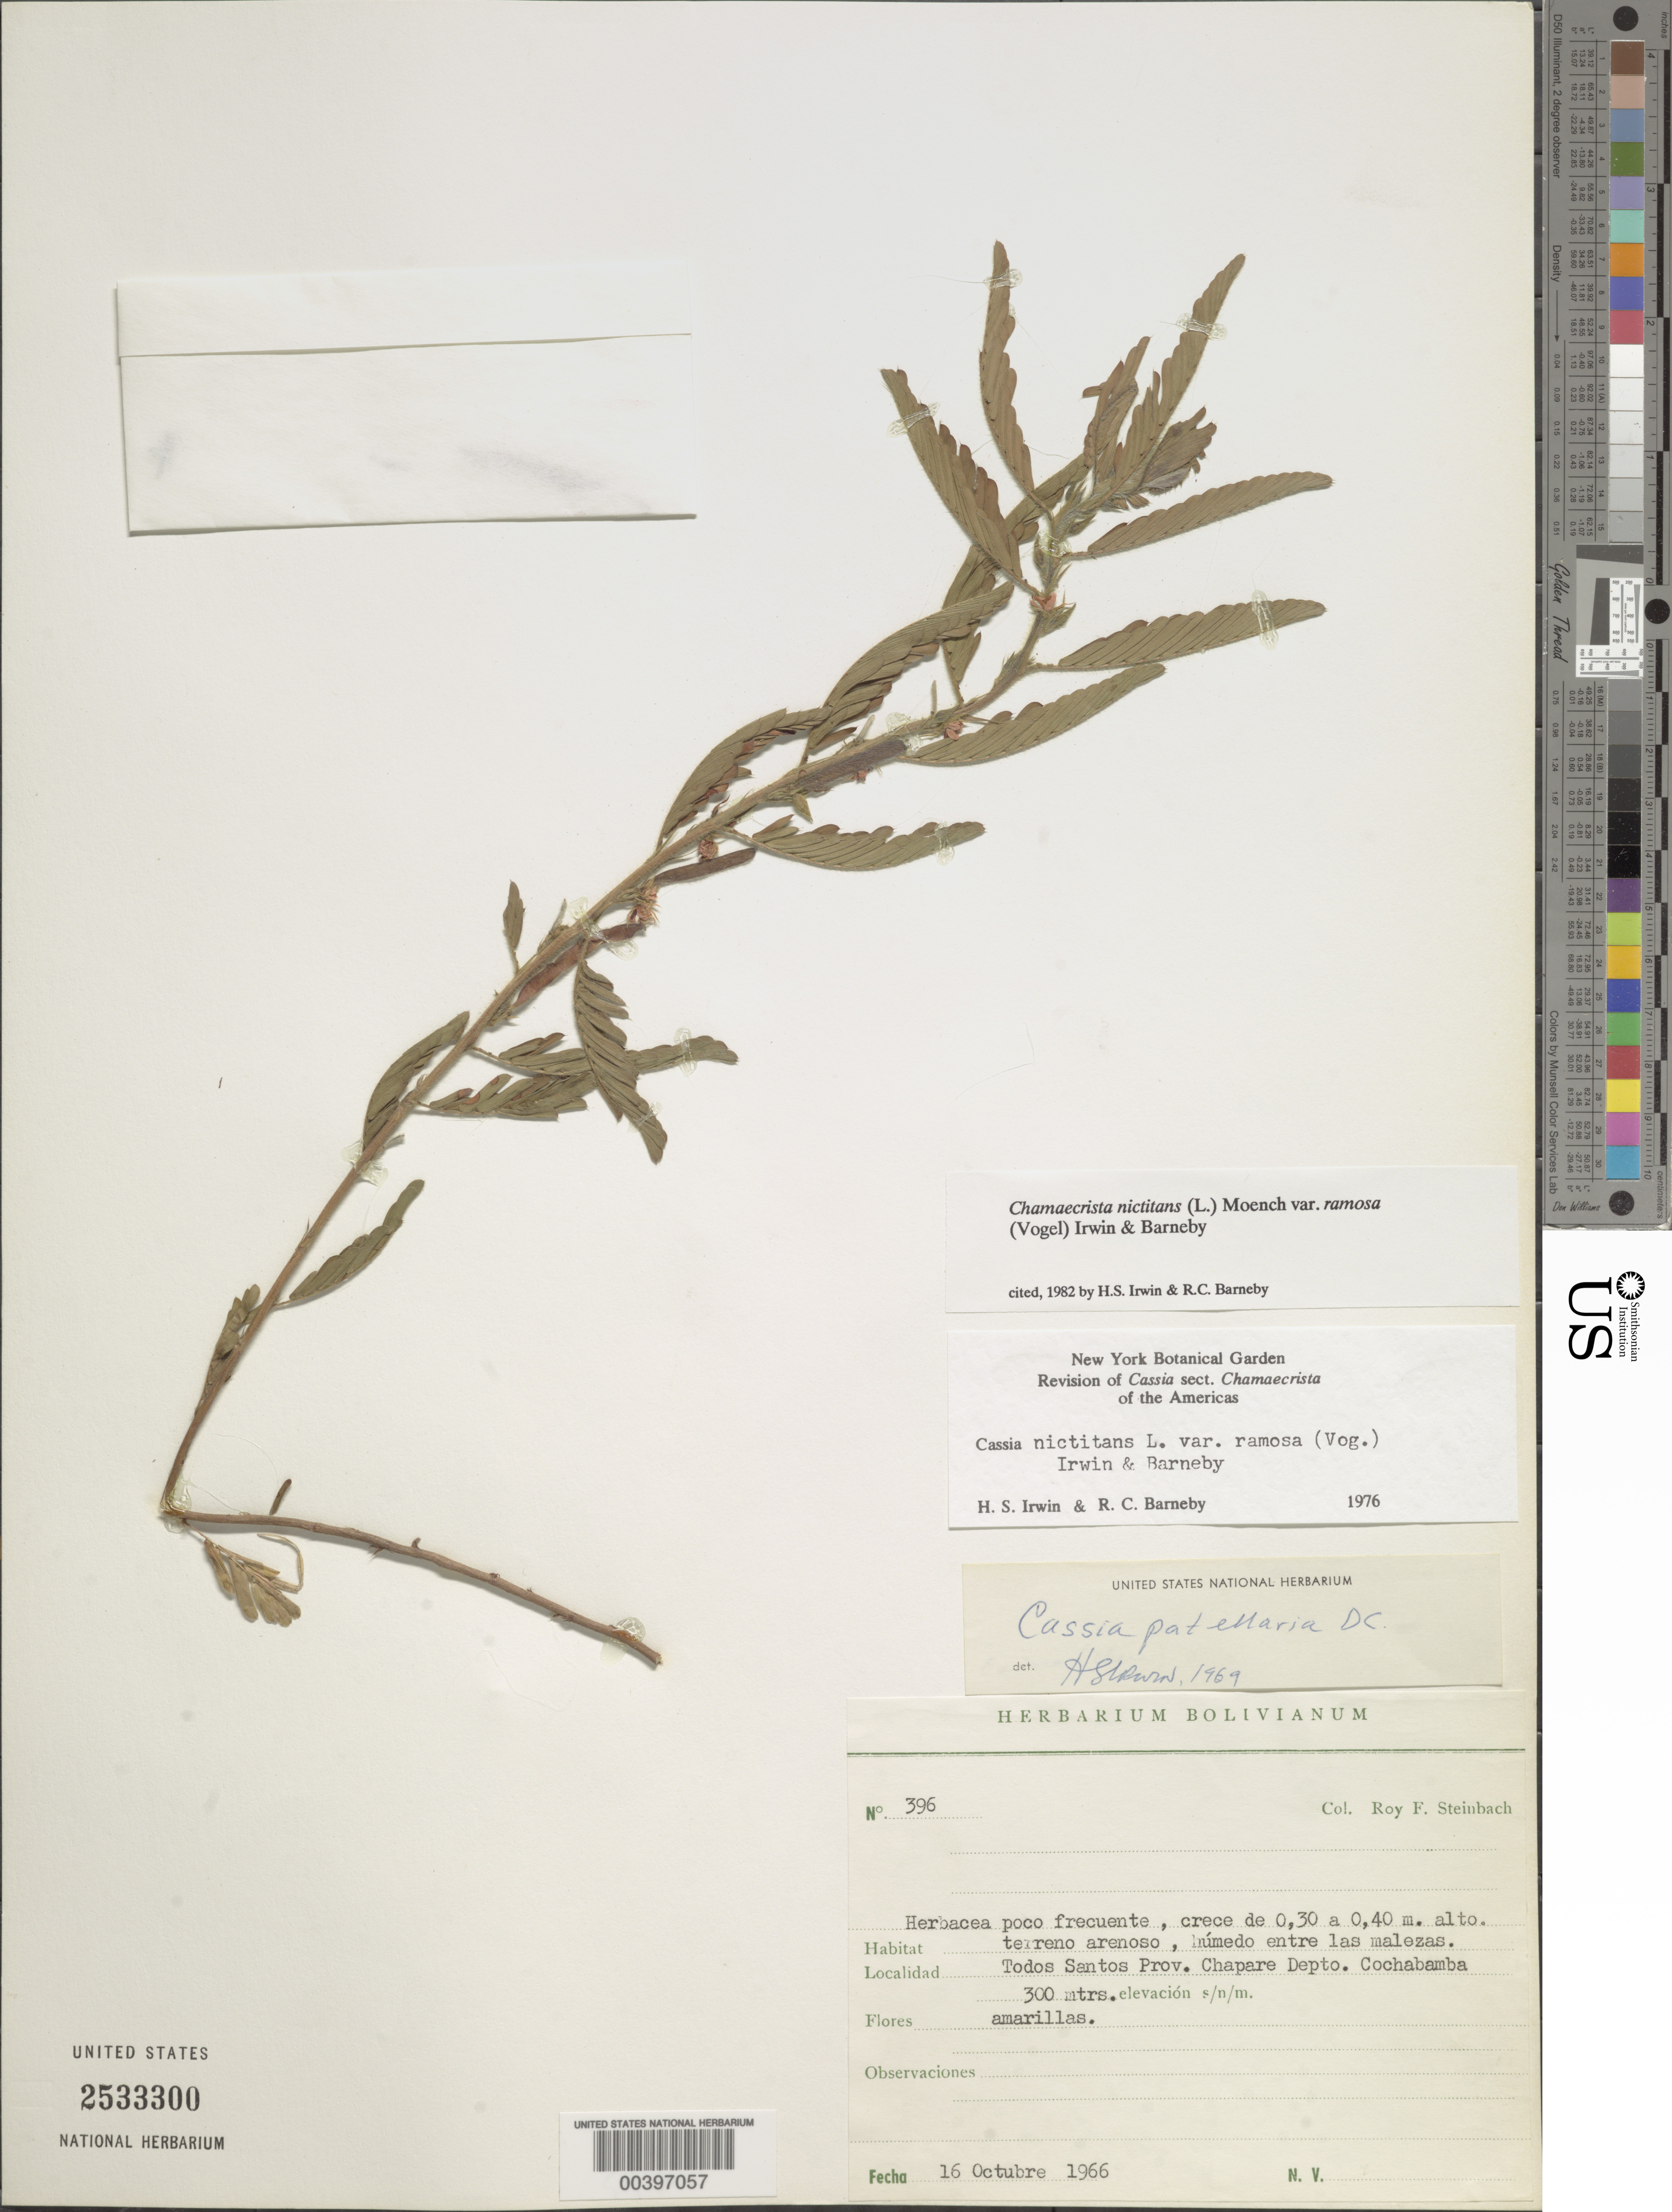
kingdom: Plantae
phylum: Tracheophyta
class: Magnoliopsida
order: Fabales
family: Fabaceae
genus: Chamaecrista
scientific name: Chamaecrista nictitans var. ramosa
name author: (Vogel) H.S. Irwin & Barneby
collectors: R. F. Steinbach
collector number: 396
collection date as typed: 16 Oct 1966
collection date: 1966-10-16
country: Bolivia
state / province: Cochabamba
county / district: Chaparé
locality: Todos Santos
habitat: Terreno arenoso, humedo entre las malezas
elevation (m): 300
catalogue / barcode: US 2533300